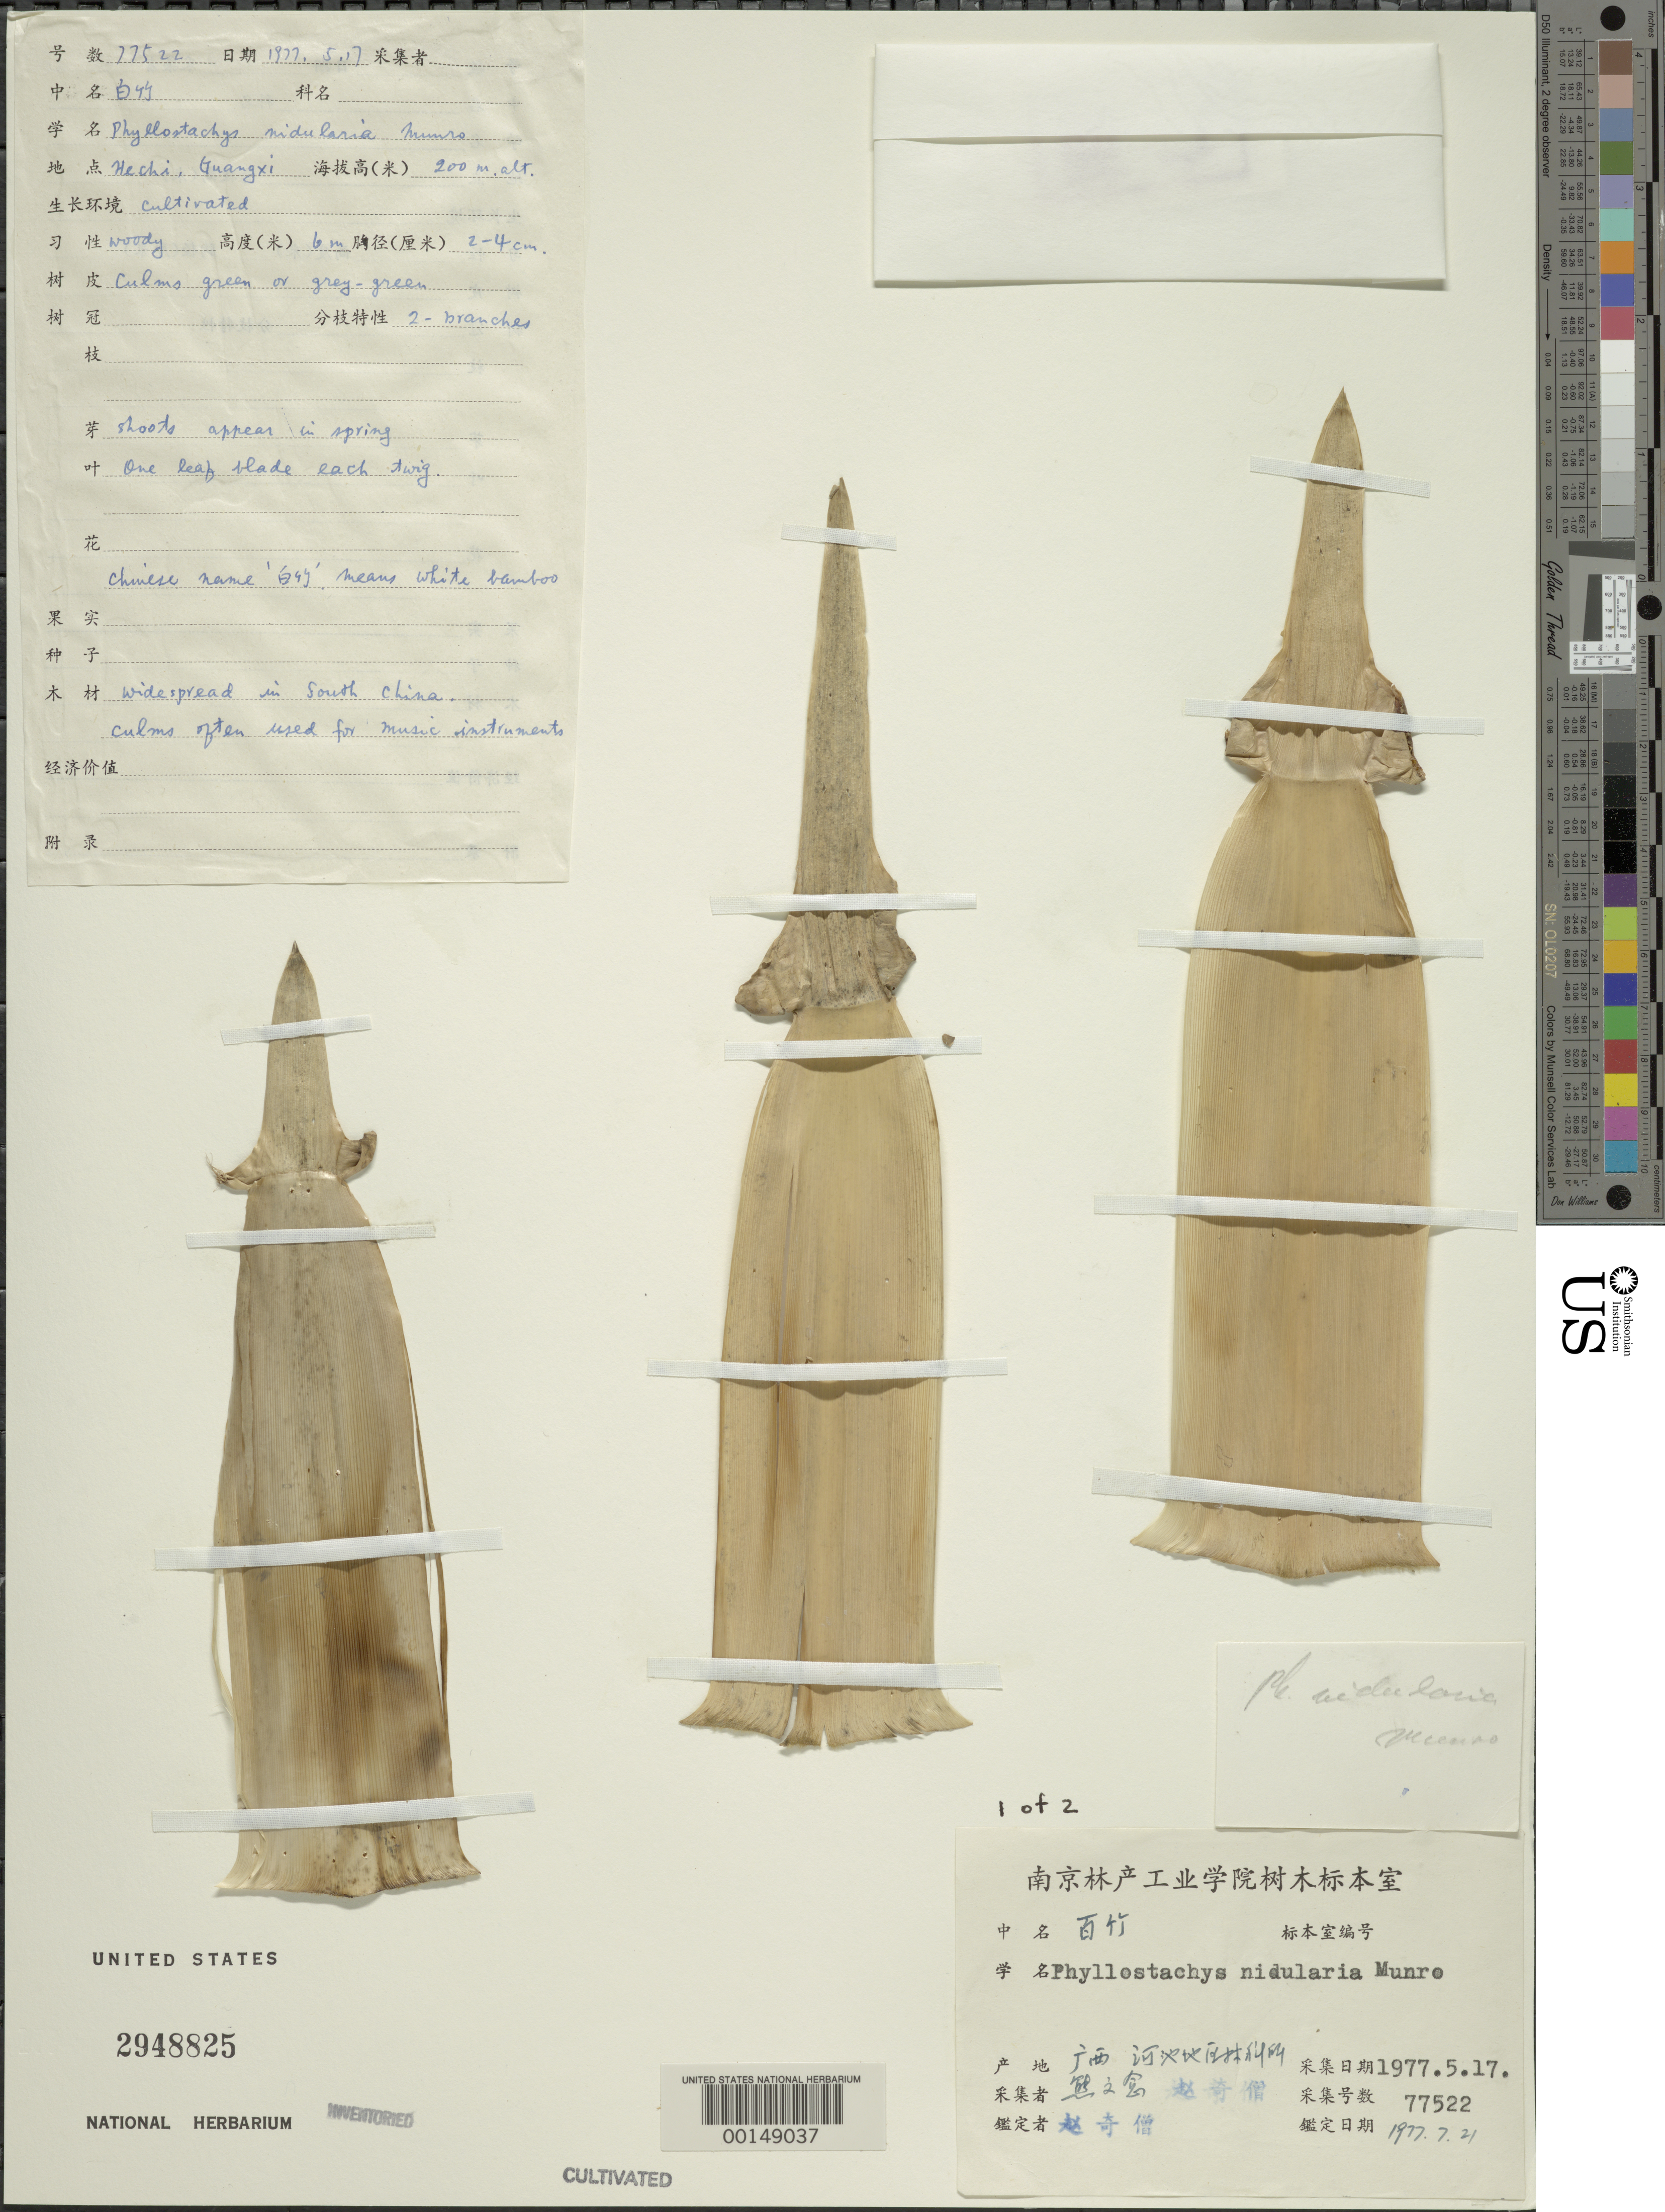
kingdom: Plantae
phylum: Tracheophyta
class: Liliopsida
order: Poales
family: Poaceae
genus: Phyllostachys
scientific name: Phyllostachys nidularia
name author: Munro ex Fenzi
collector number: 77522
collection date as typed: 17 May 1977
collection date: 1977-05-17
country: China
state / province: Jiangxi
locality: Hechi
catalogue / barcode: US 2948825